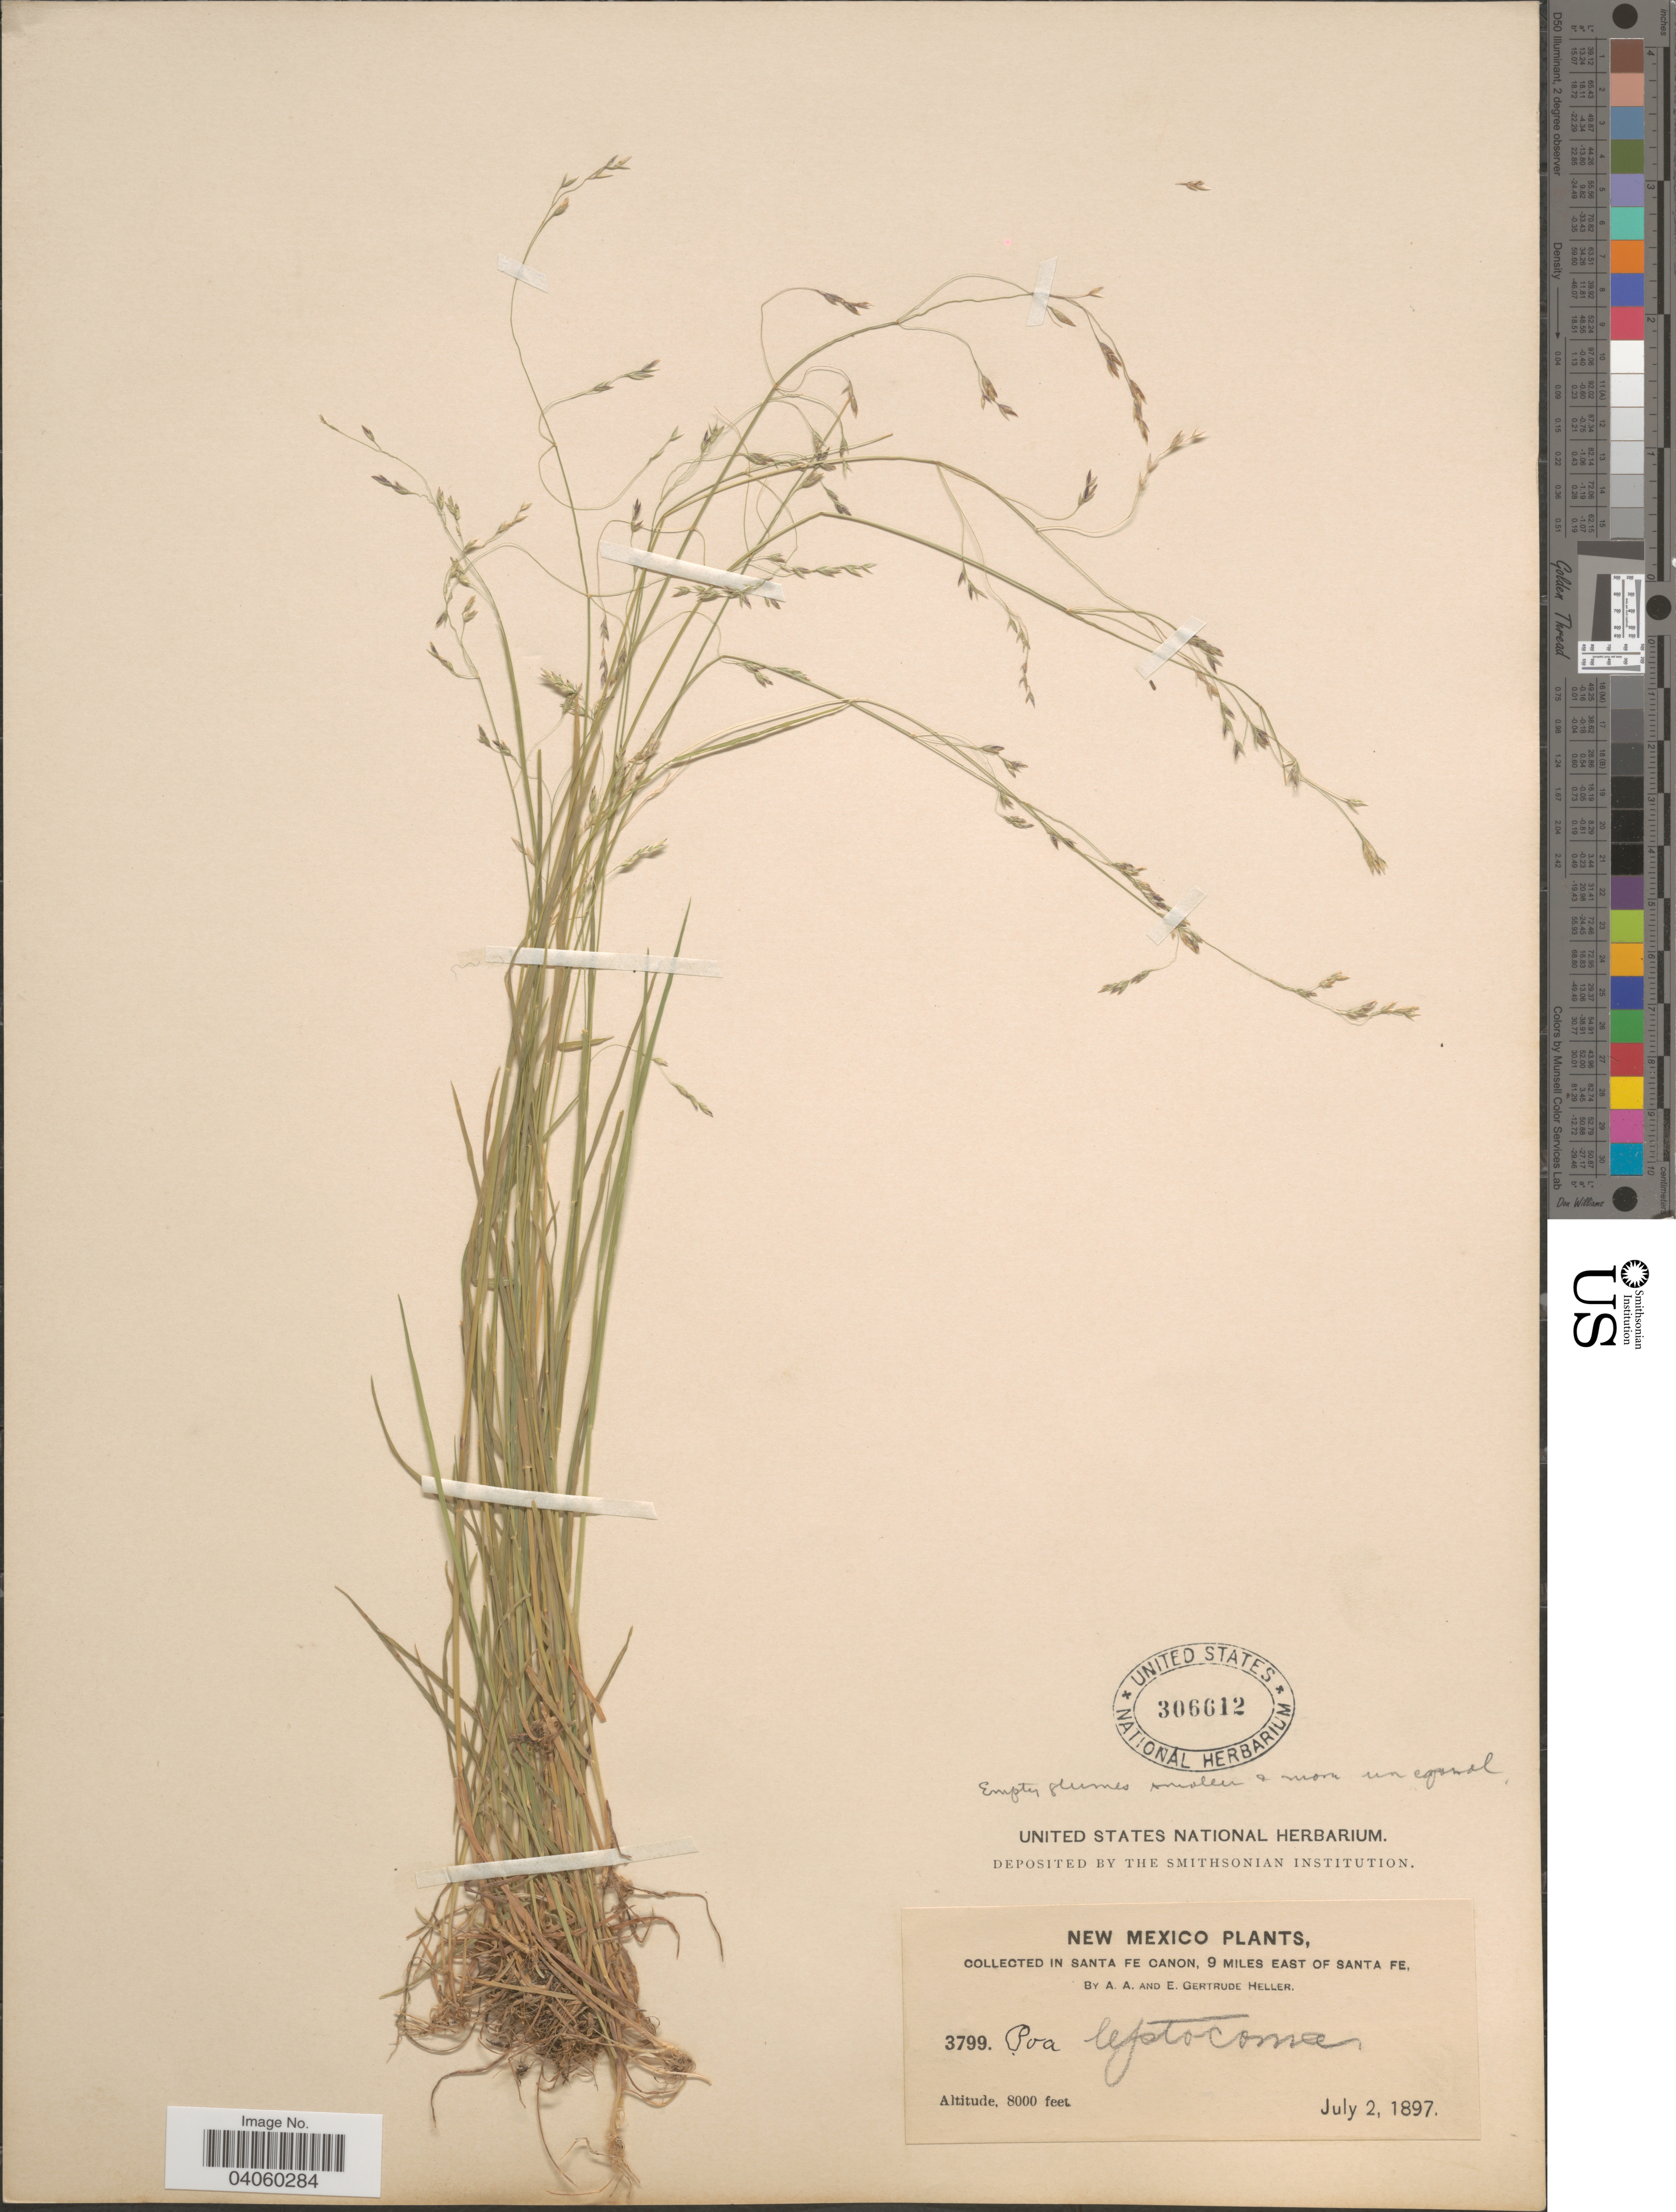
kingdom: Plantae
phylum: Tracheophyta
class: Liliopsida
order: Poales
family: Poaceae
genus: Poa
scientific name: Poa leptocoma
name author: Trin.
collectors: A. A. Heller & E. G. Heller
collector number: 3799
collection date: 1897-07-02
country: United States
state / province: New Mexico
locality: In Santa Fe Canon, 9 miles East of Santa Fe.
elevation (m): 2438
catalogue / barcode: US 306612